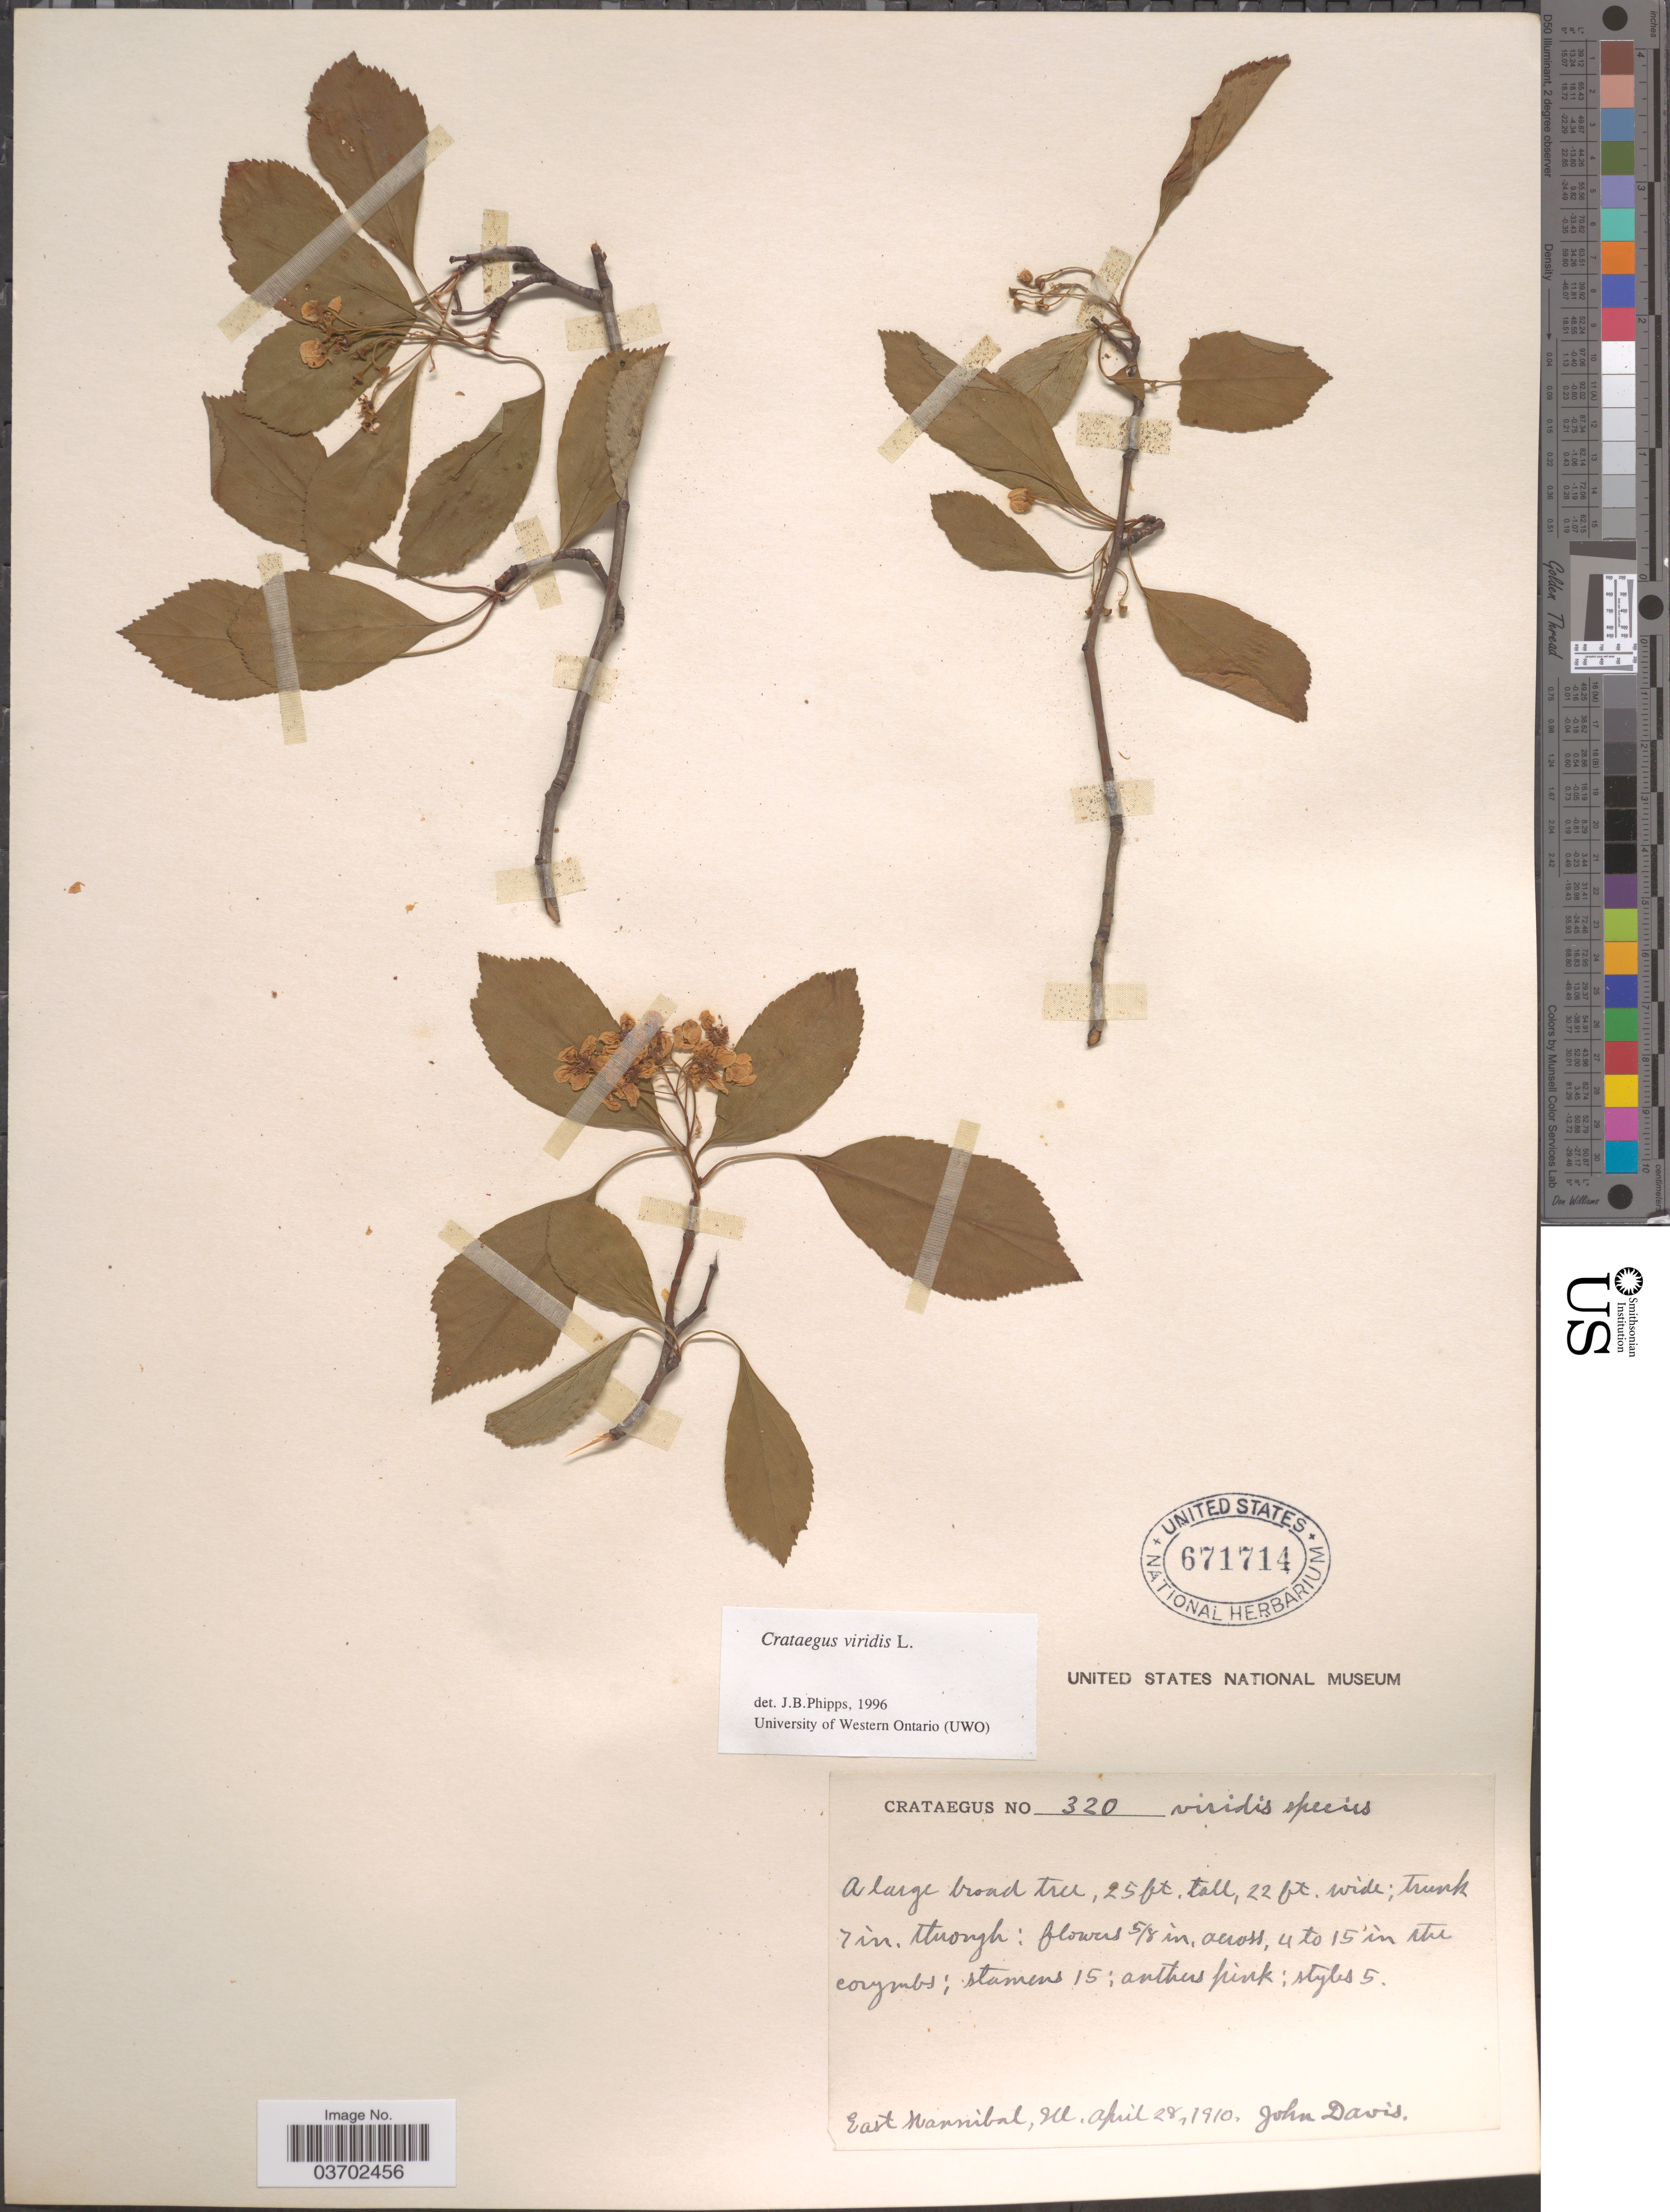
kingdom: Plantae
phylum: Tracheophyta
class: Magnoliopsida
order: Rosales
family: Rosaceae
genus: Crataegus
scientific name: Crataegus viridis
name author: L.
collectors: J. Davis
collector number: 320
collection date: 1910-04-28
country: United States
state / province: Illinois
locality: East Hannibal.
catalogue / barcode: US 671714